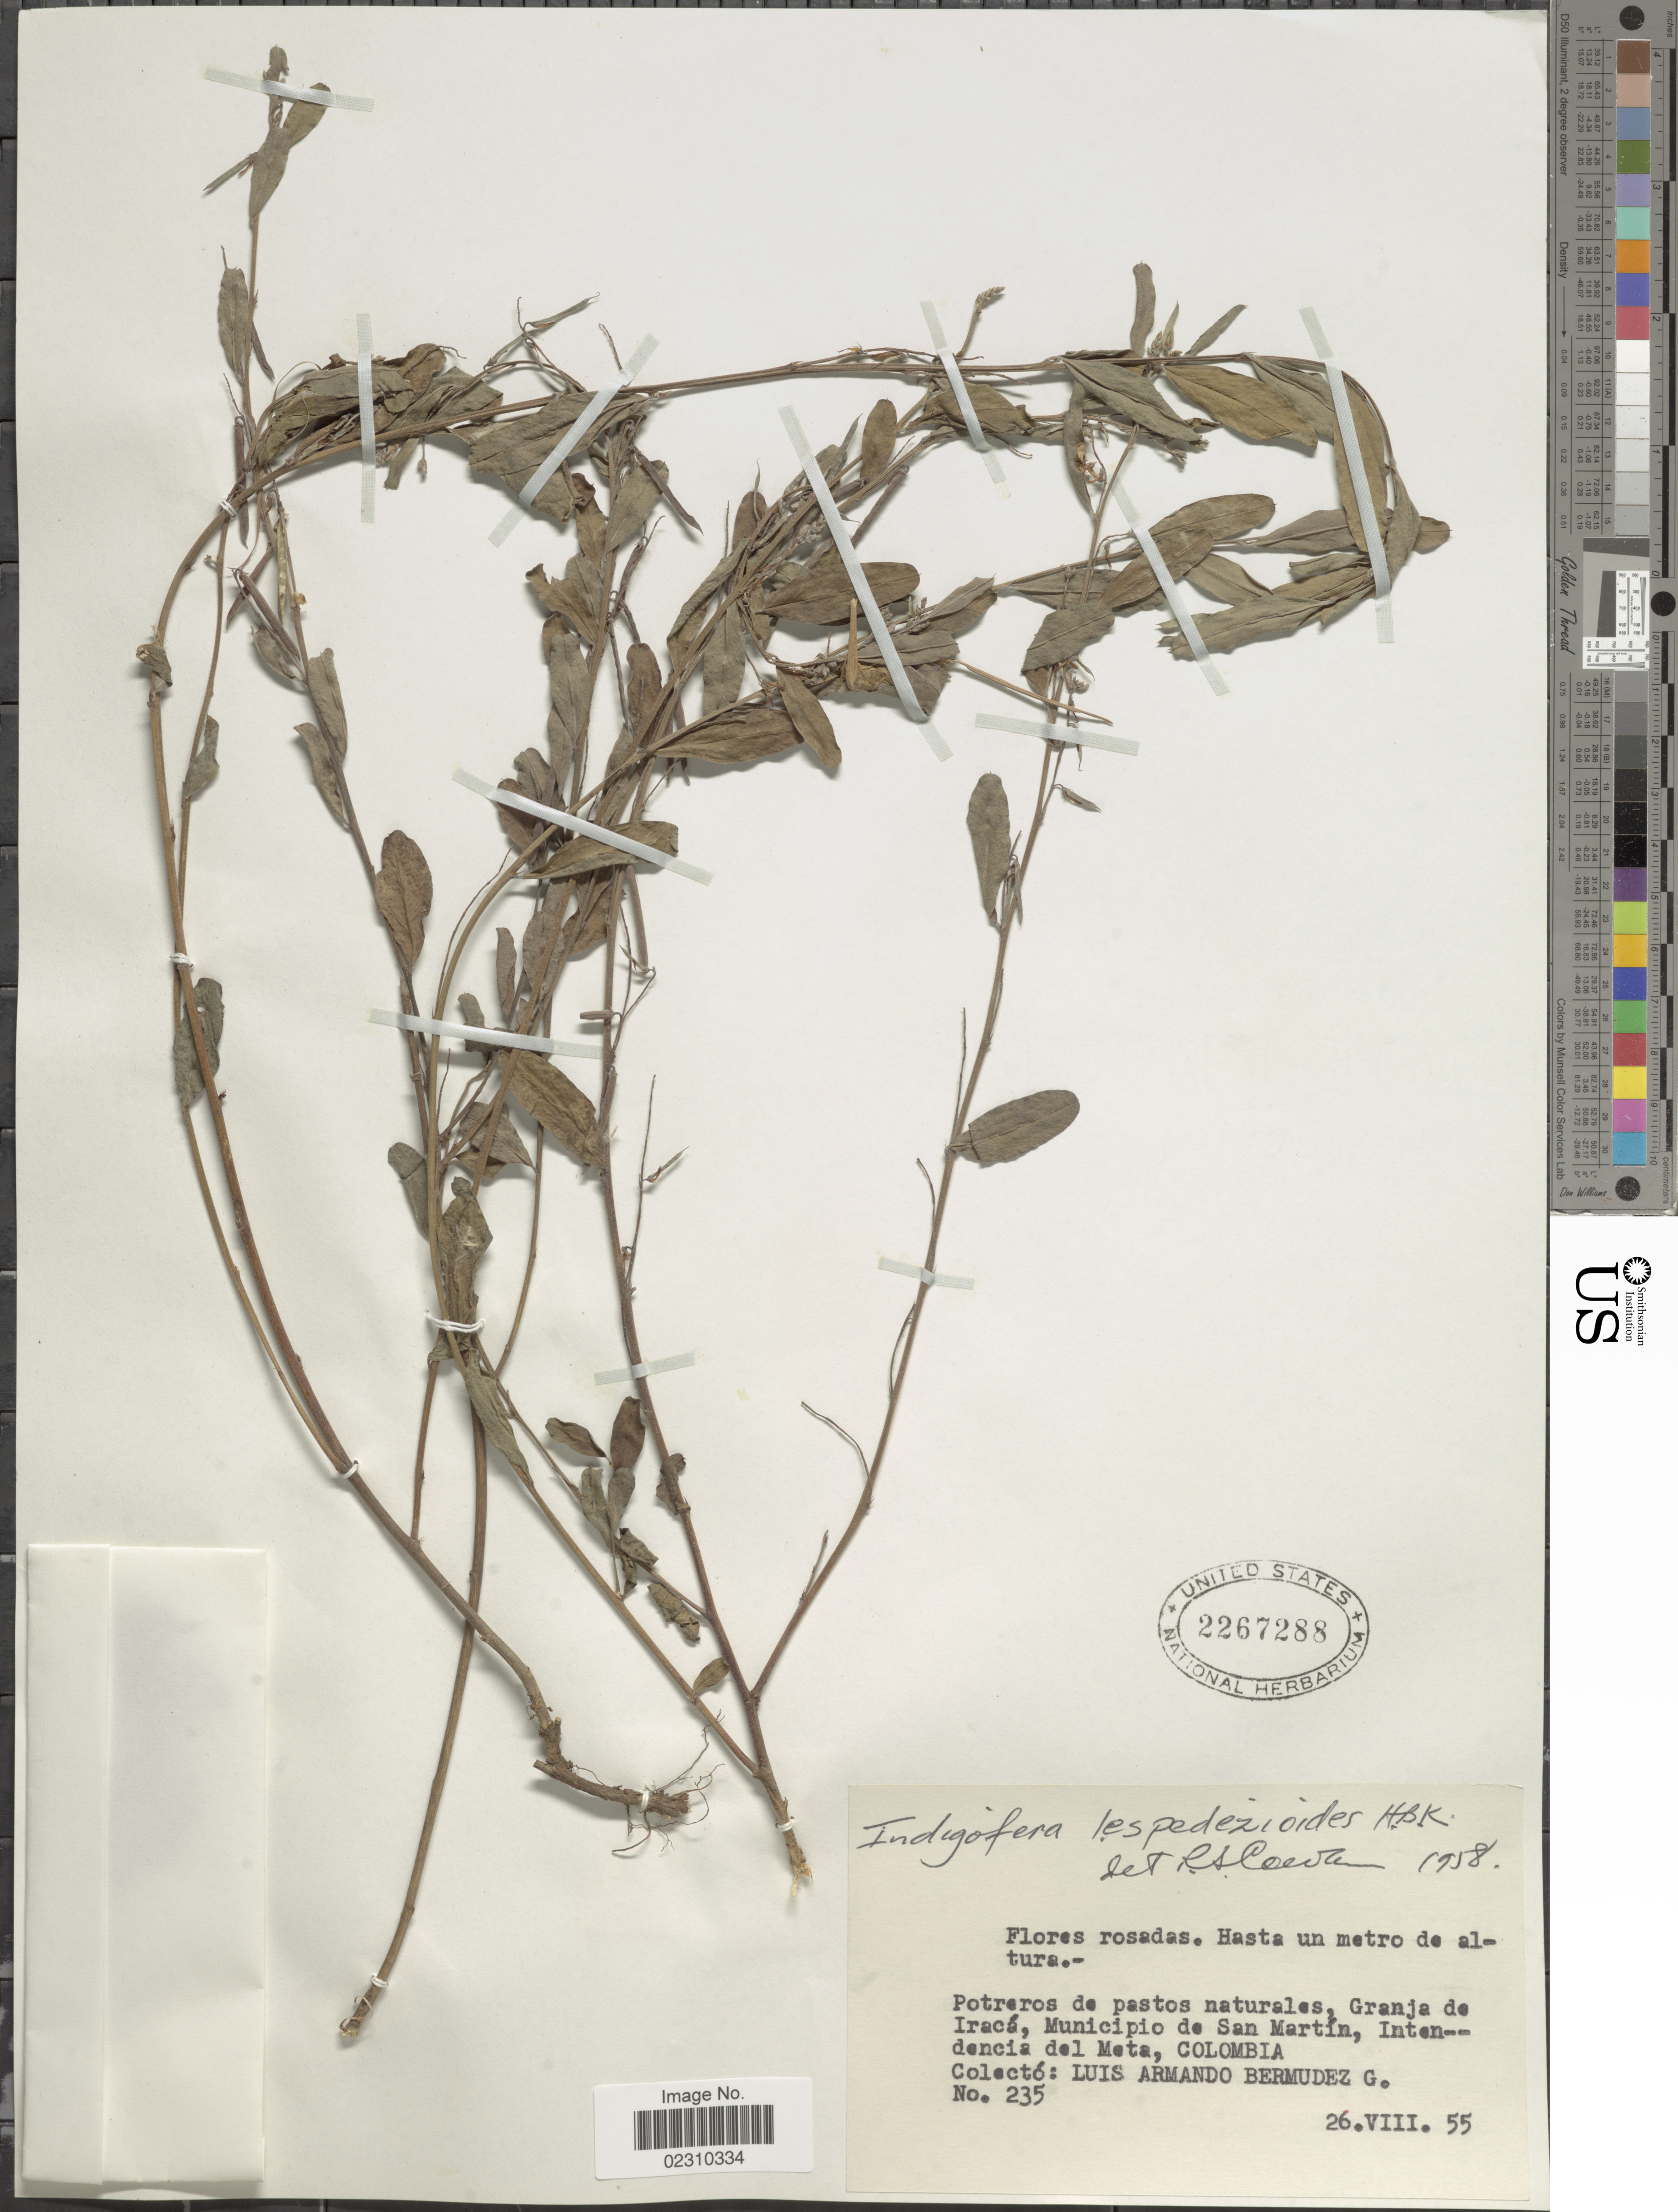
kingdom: Plantae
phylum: Tracheophyta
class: Magnoliopsida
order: Fabales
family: Fabaceae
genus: Indigofera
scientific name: Indigofera lespedezioides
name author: Kunth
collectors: L. Bermudez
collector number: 235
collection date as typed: Transcribed d/m/y: 26/8/55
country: Colombia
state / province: Meta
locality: Granja de Iraca, Municpio de San Martin, Intendencia del Meta, Colombia.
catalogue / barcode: US 2267288